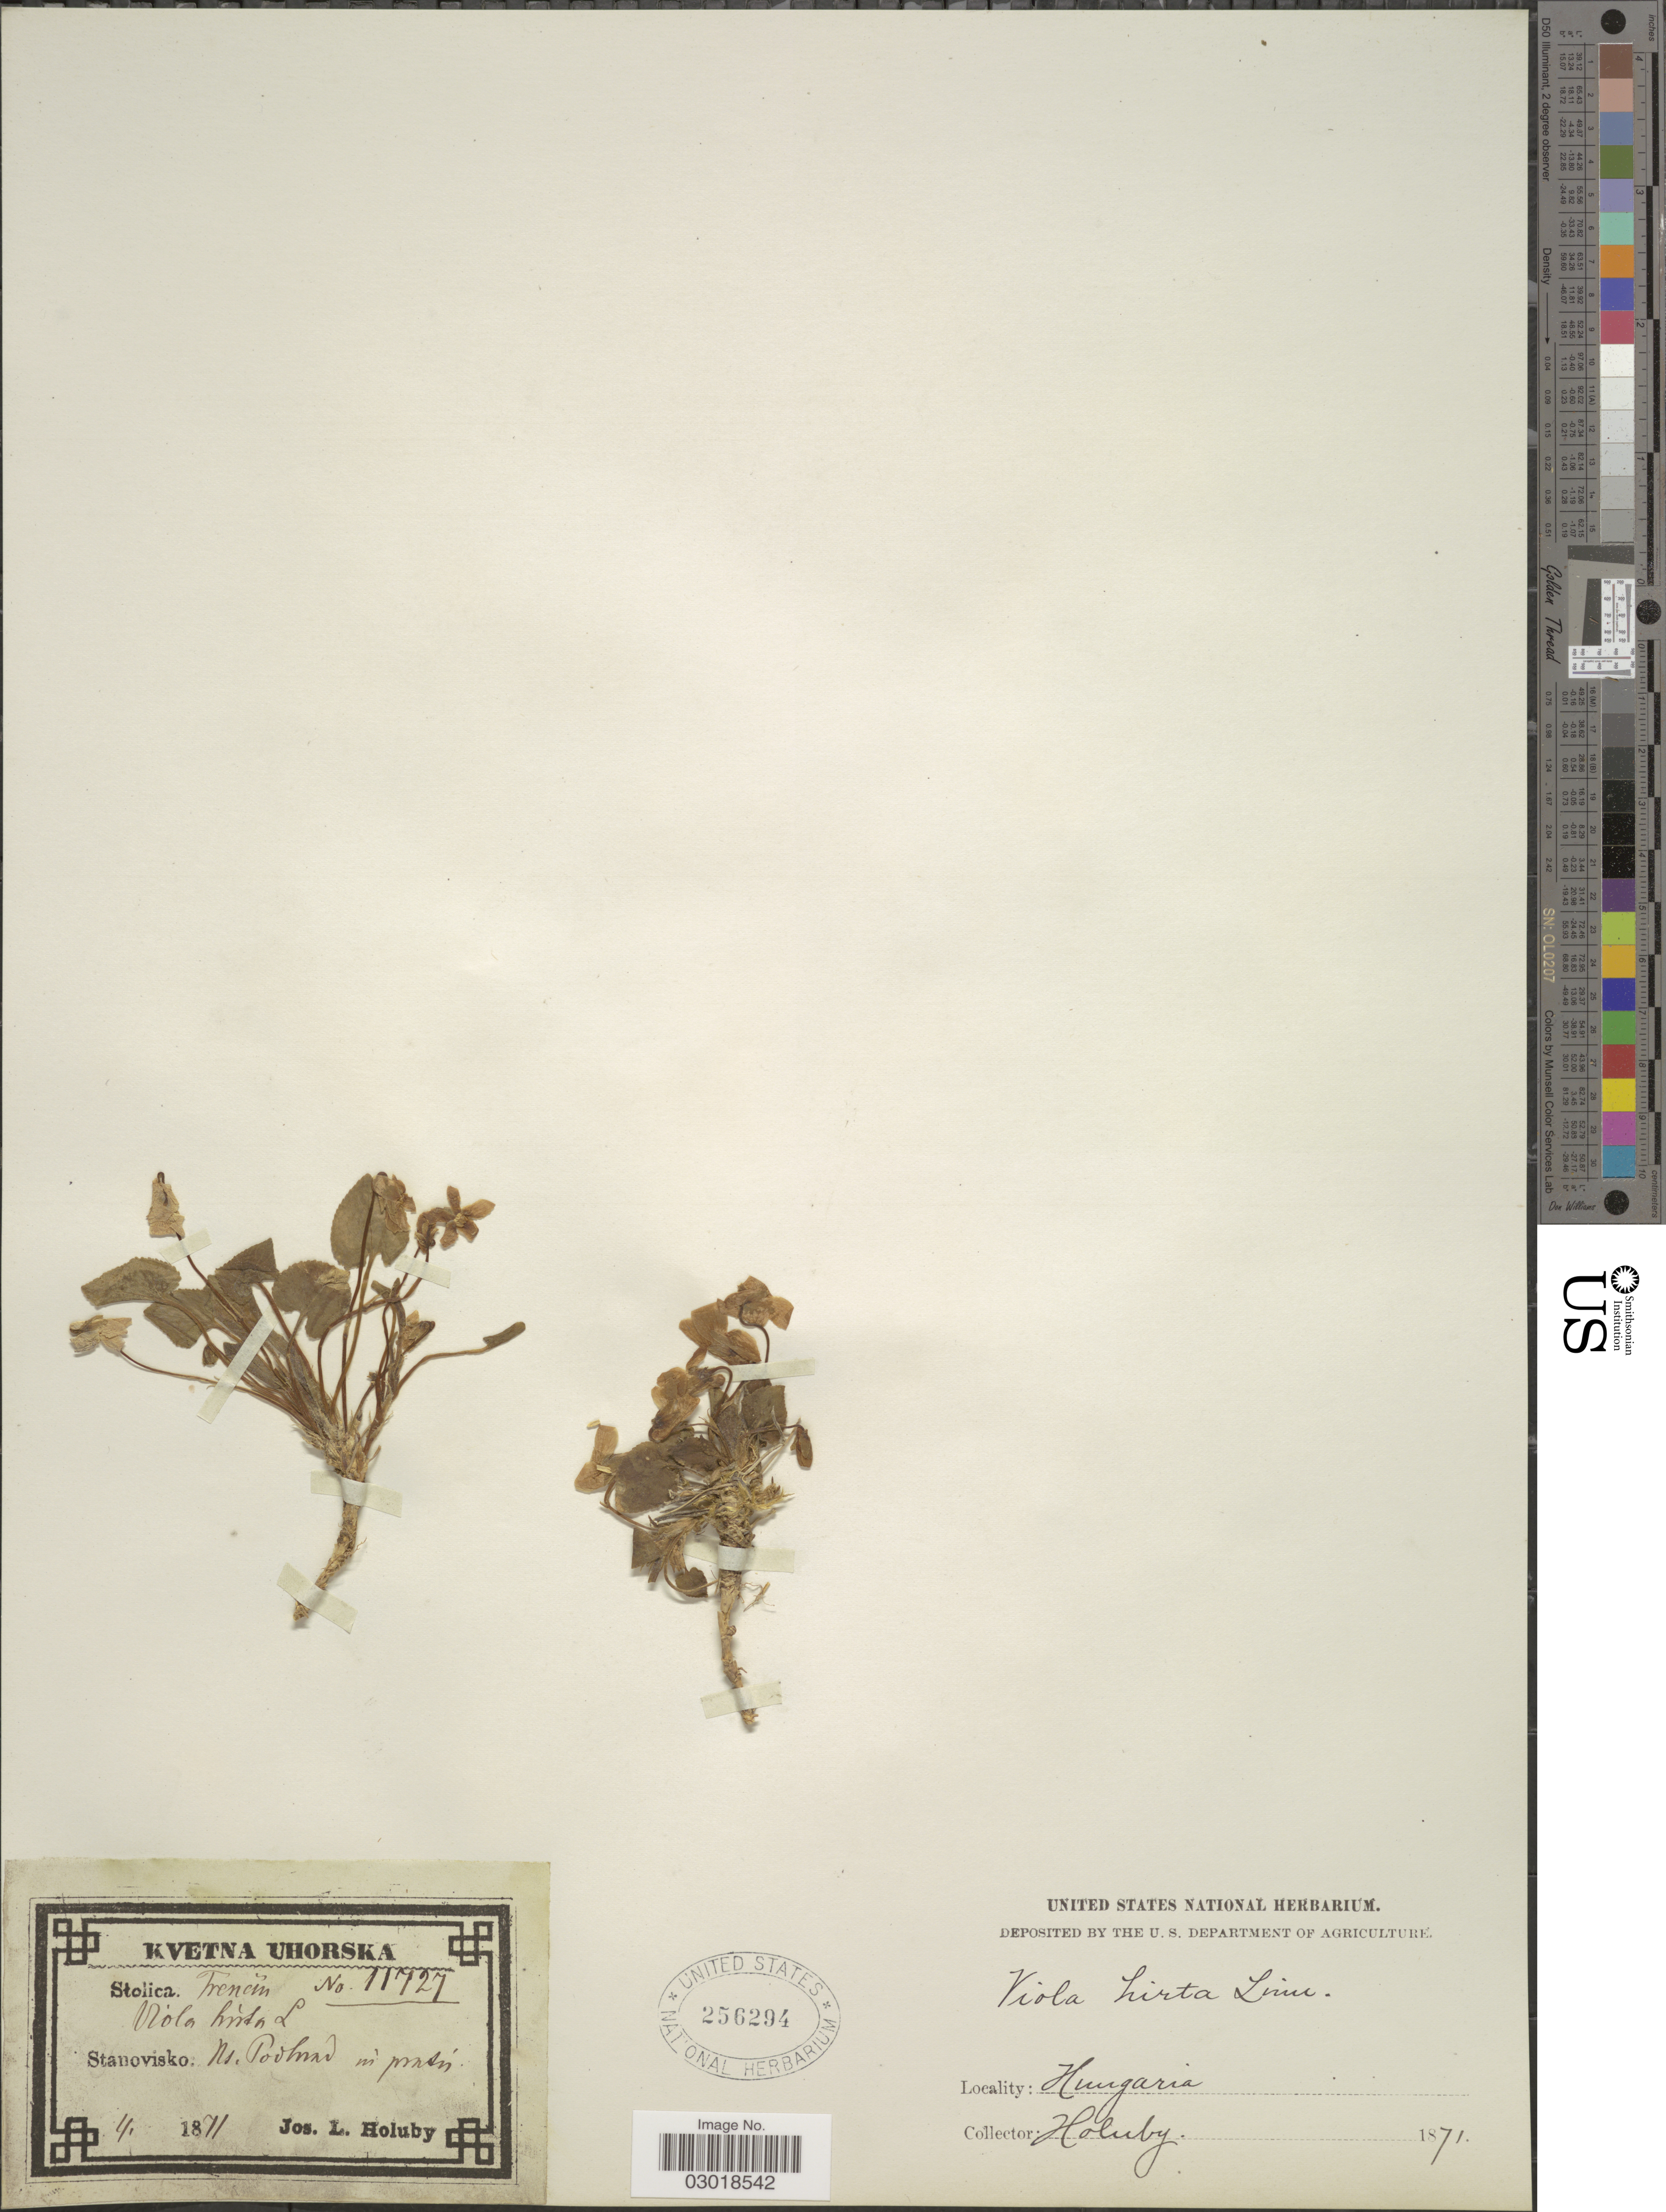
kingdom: Plantae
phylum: Tracheophyta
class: Magnoliopsida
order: Malpighiales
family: Violaceae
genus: Viola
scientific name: Viola hirta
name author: L.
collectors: J. Holuby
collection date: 1871-04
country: Hungary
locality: Stanovisko: Ns. Podman in prostin. [interpreted]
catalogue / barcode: US 256294